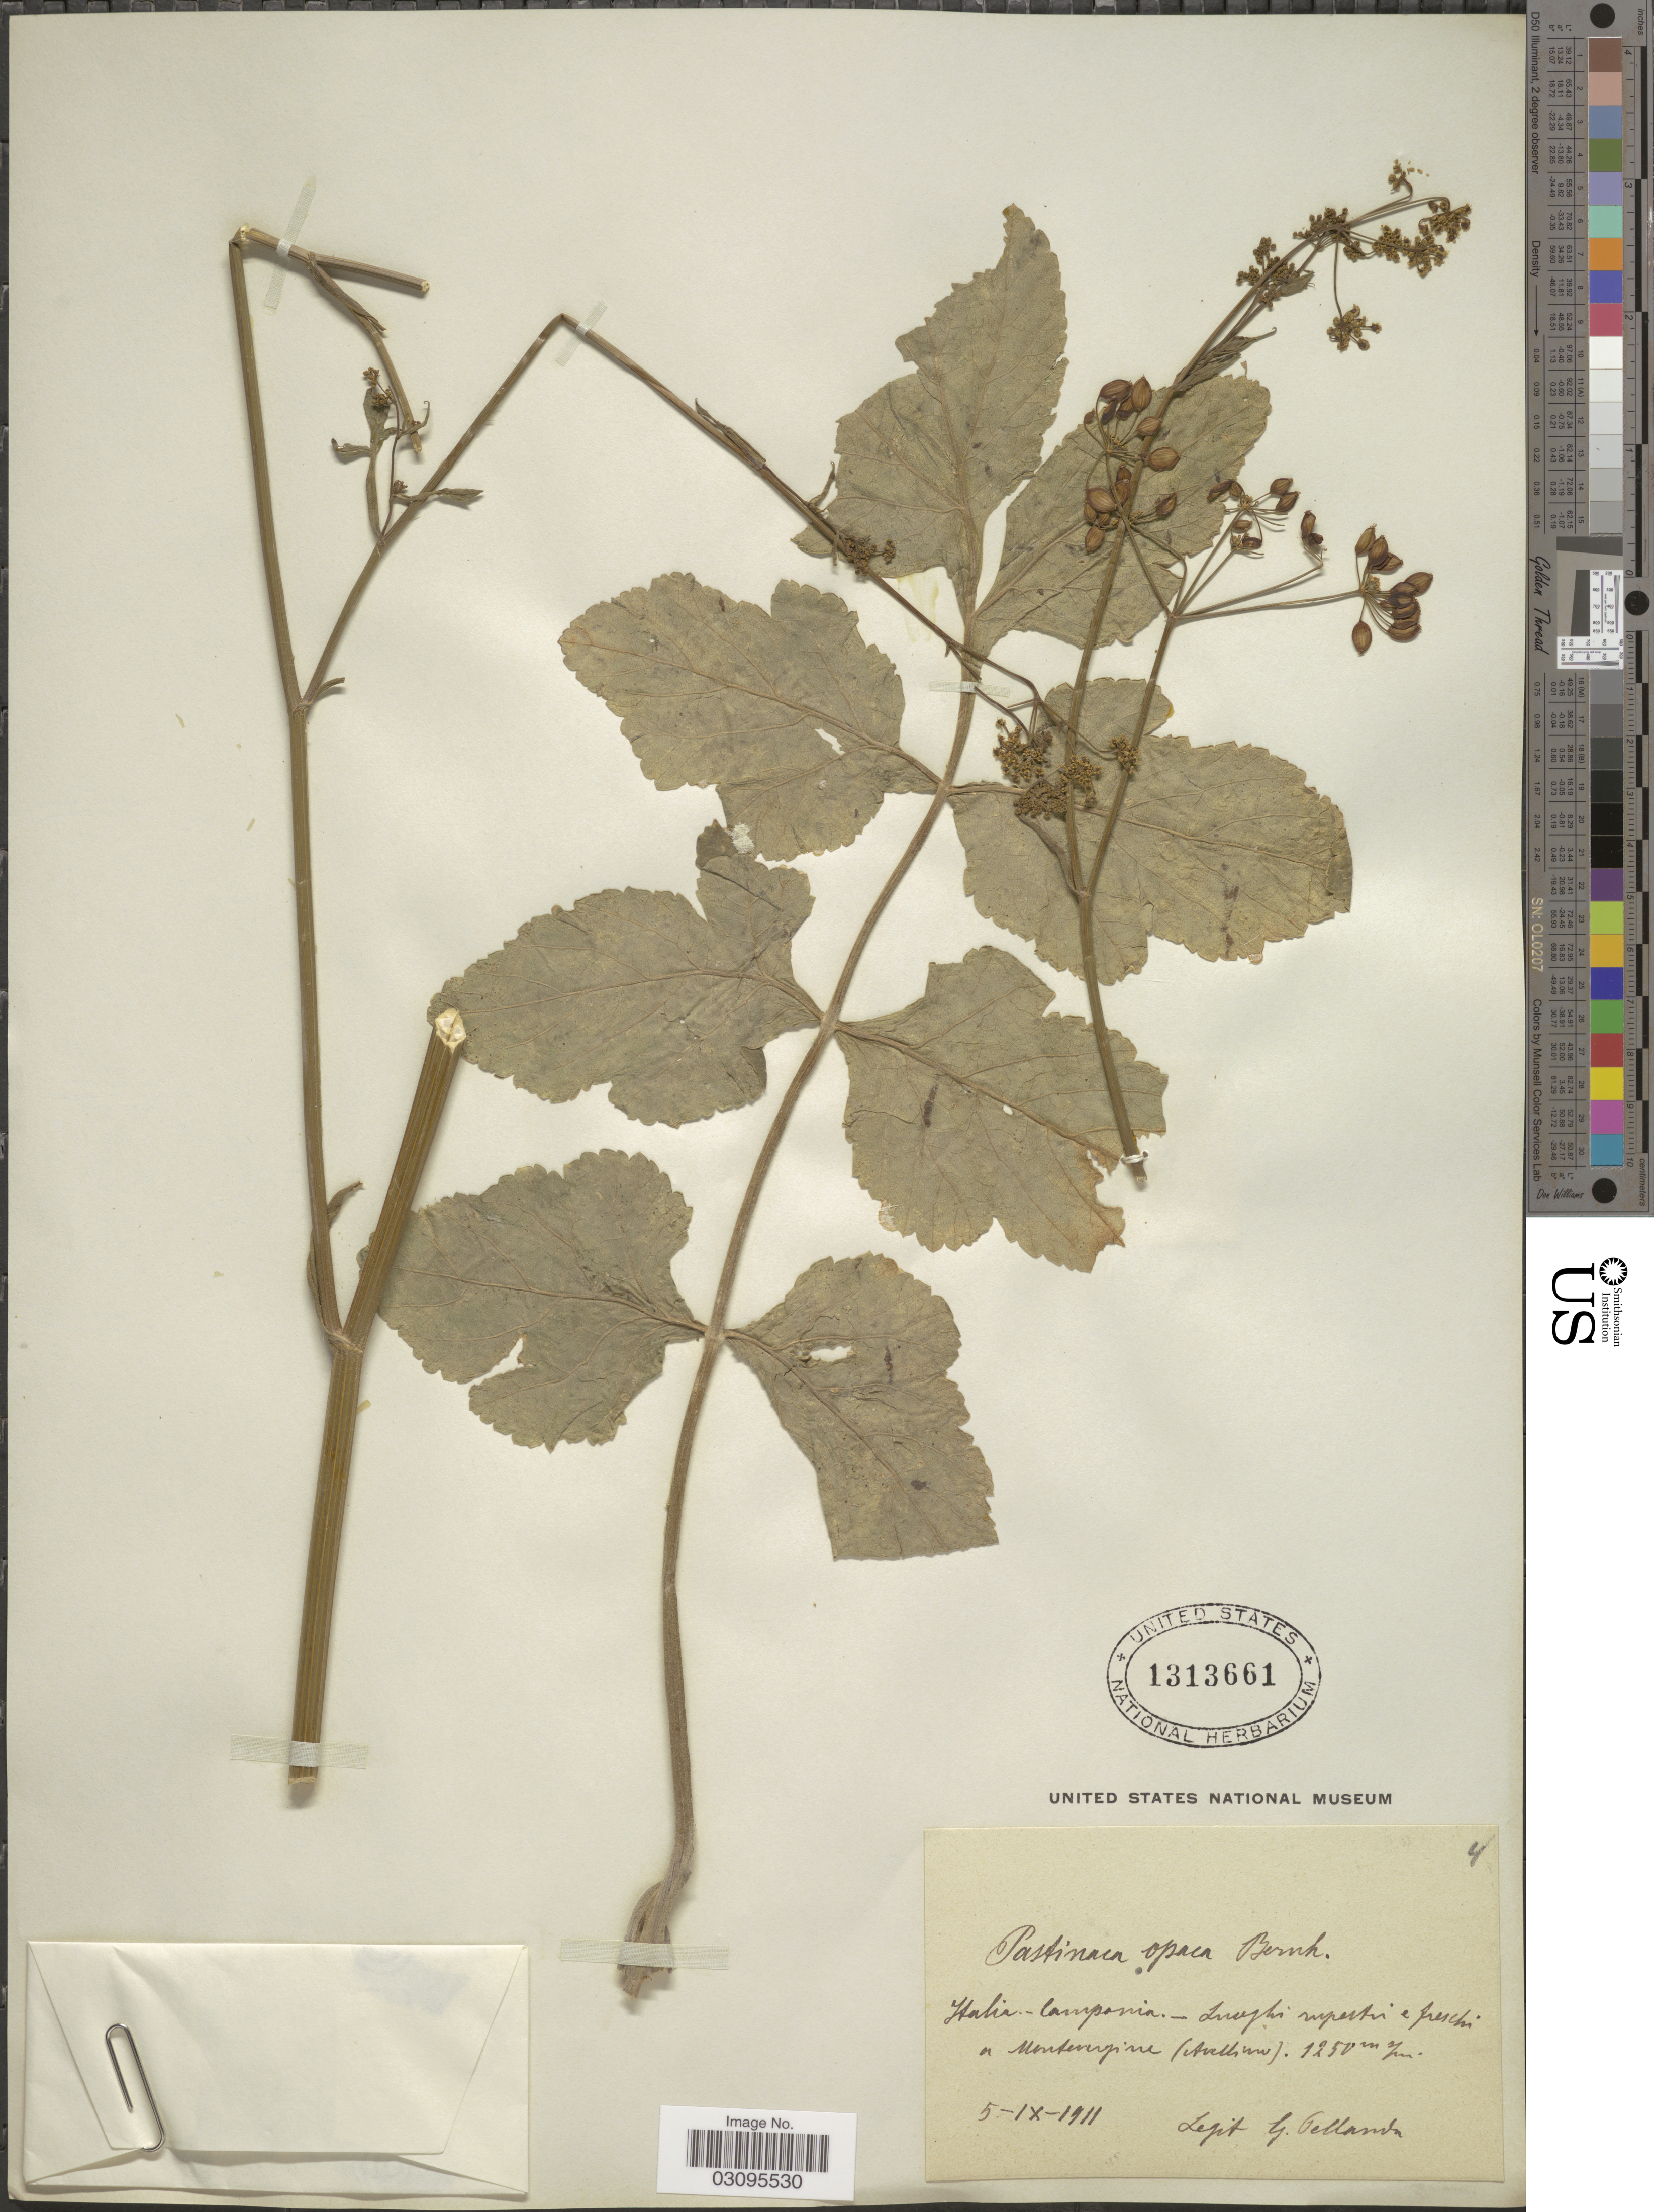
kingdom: Plantae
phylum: Tracheophyta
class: Magnoliopsida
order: Apiales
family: Apiaceae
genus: Pastinaca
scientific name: Pastinaca opaca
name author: Bernh. ex Hornem.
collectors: G. Pellanda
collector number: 4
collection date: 1911-09-05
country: Italy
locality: Italia, Campania, luoghi rupestri e freschi a Montevergine (Avellino).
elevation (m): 1250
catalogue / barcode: US 1313661